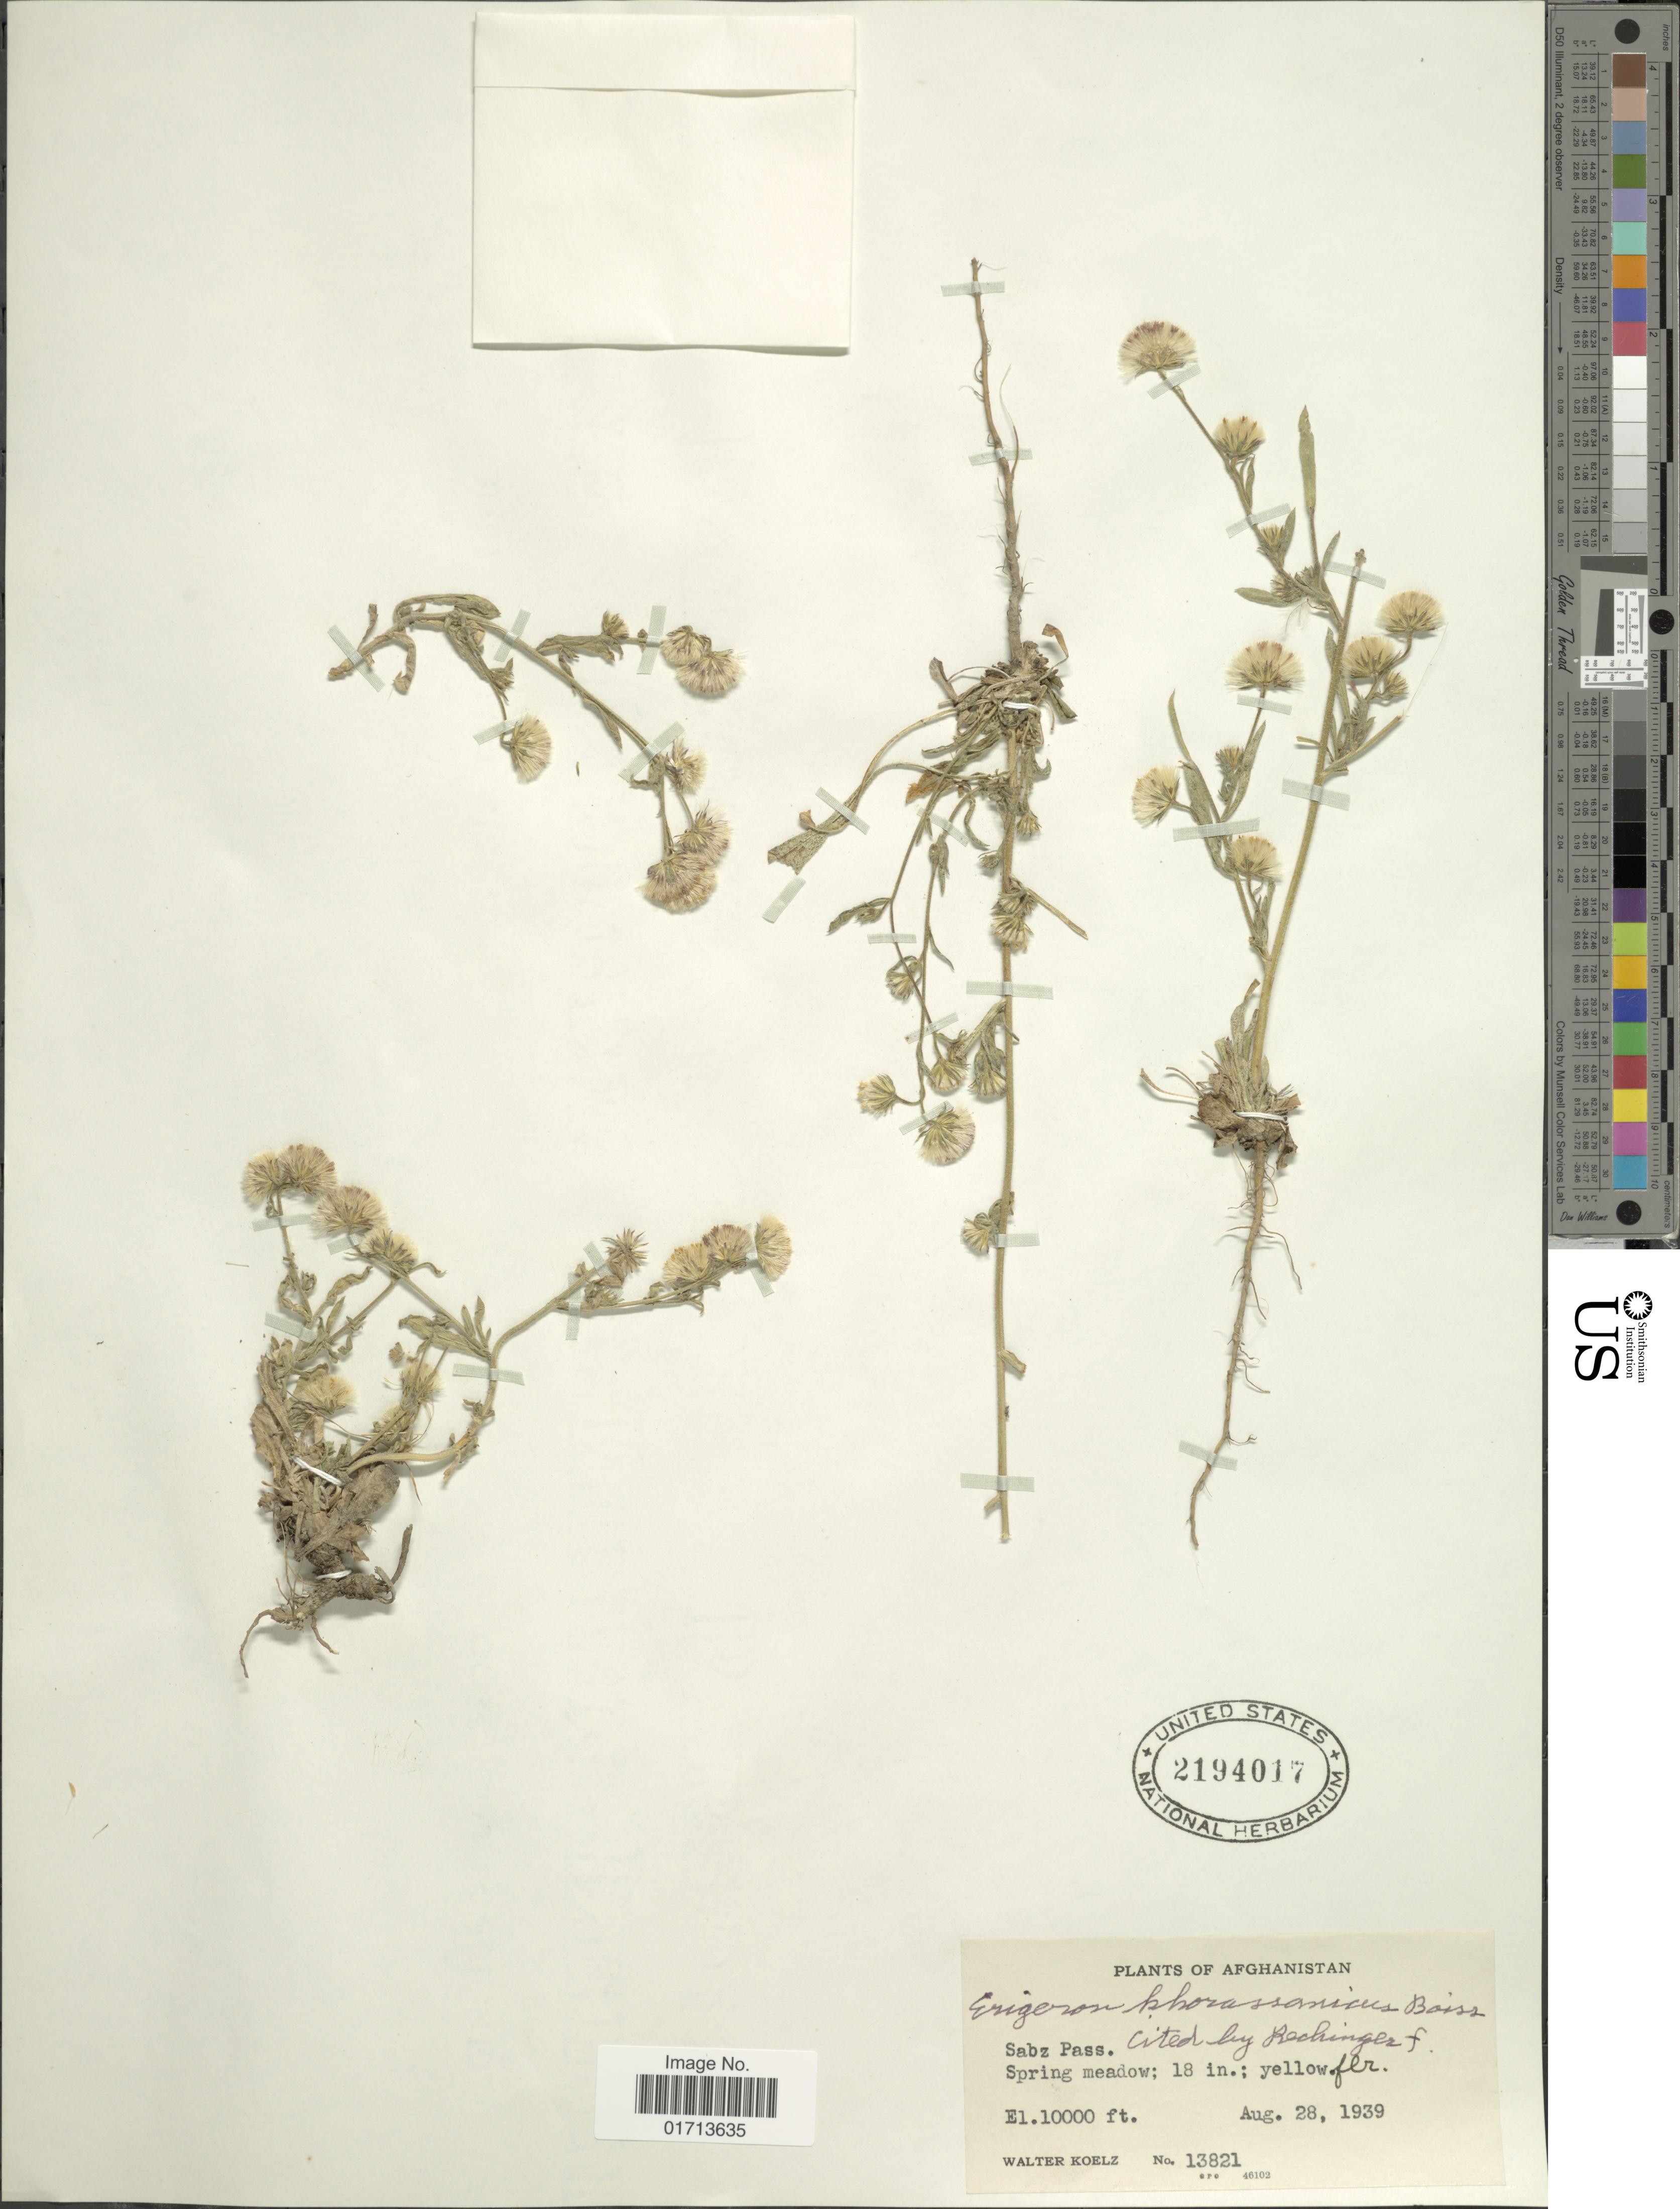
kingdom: Plantae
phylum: Tracheophyta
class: Magnoliopsida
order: Asterales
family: Asteraceae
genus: Psychrogeton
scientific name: Psychrogeton khorossanicus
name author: (Boiss.) Fisyun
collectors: W. N. Koelz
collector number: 13821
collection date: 1939-08-28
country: Afghanistan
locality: Sabz Pass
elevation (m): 3048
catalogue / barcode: US 2194017